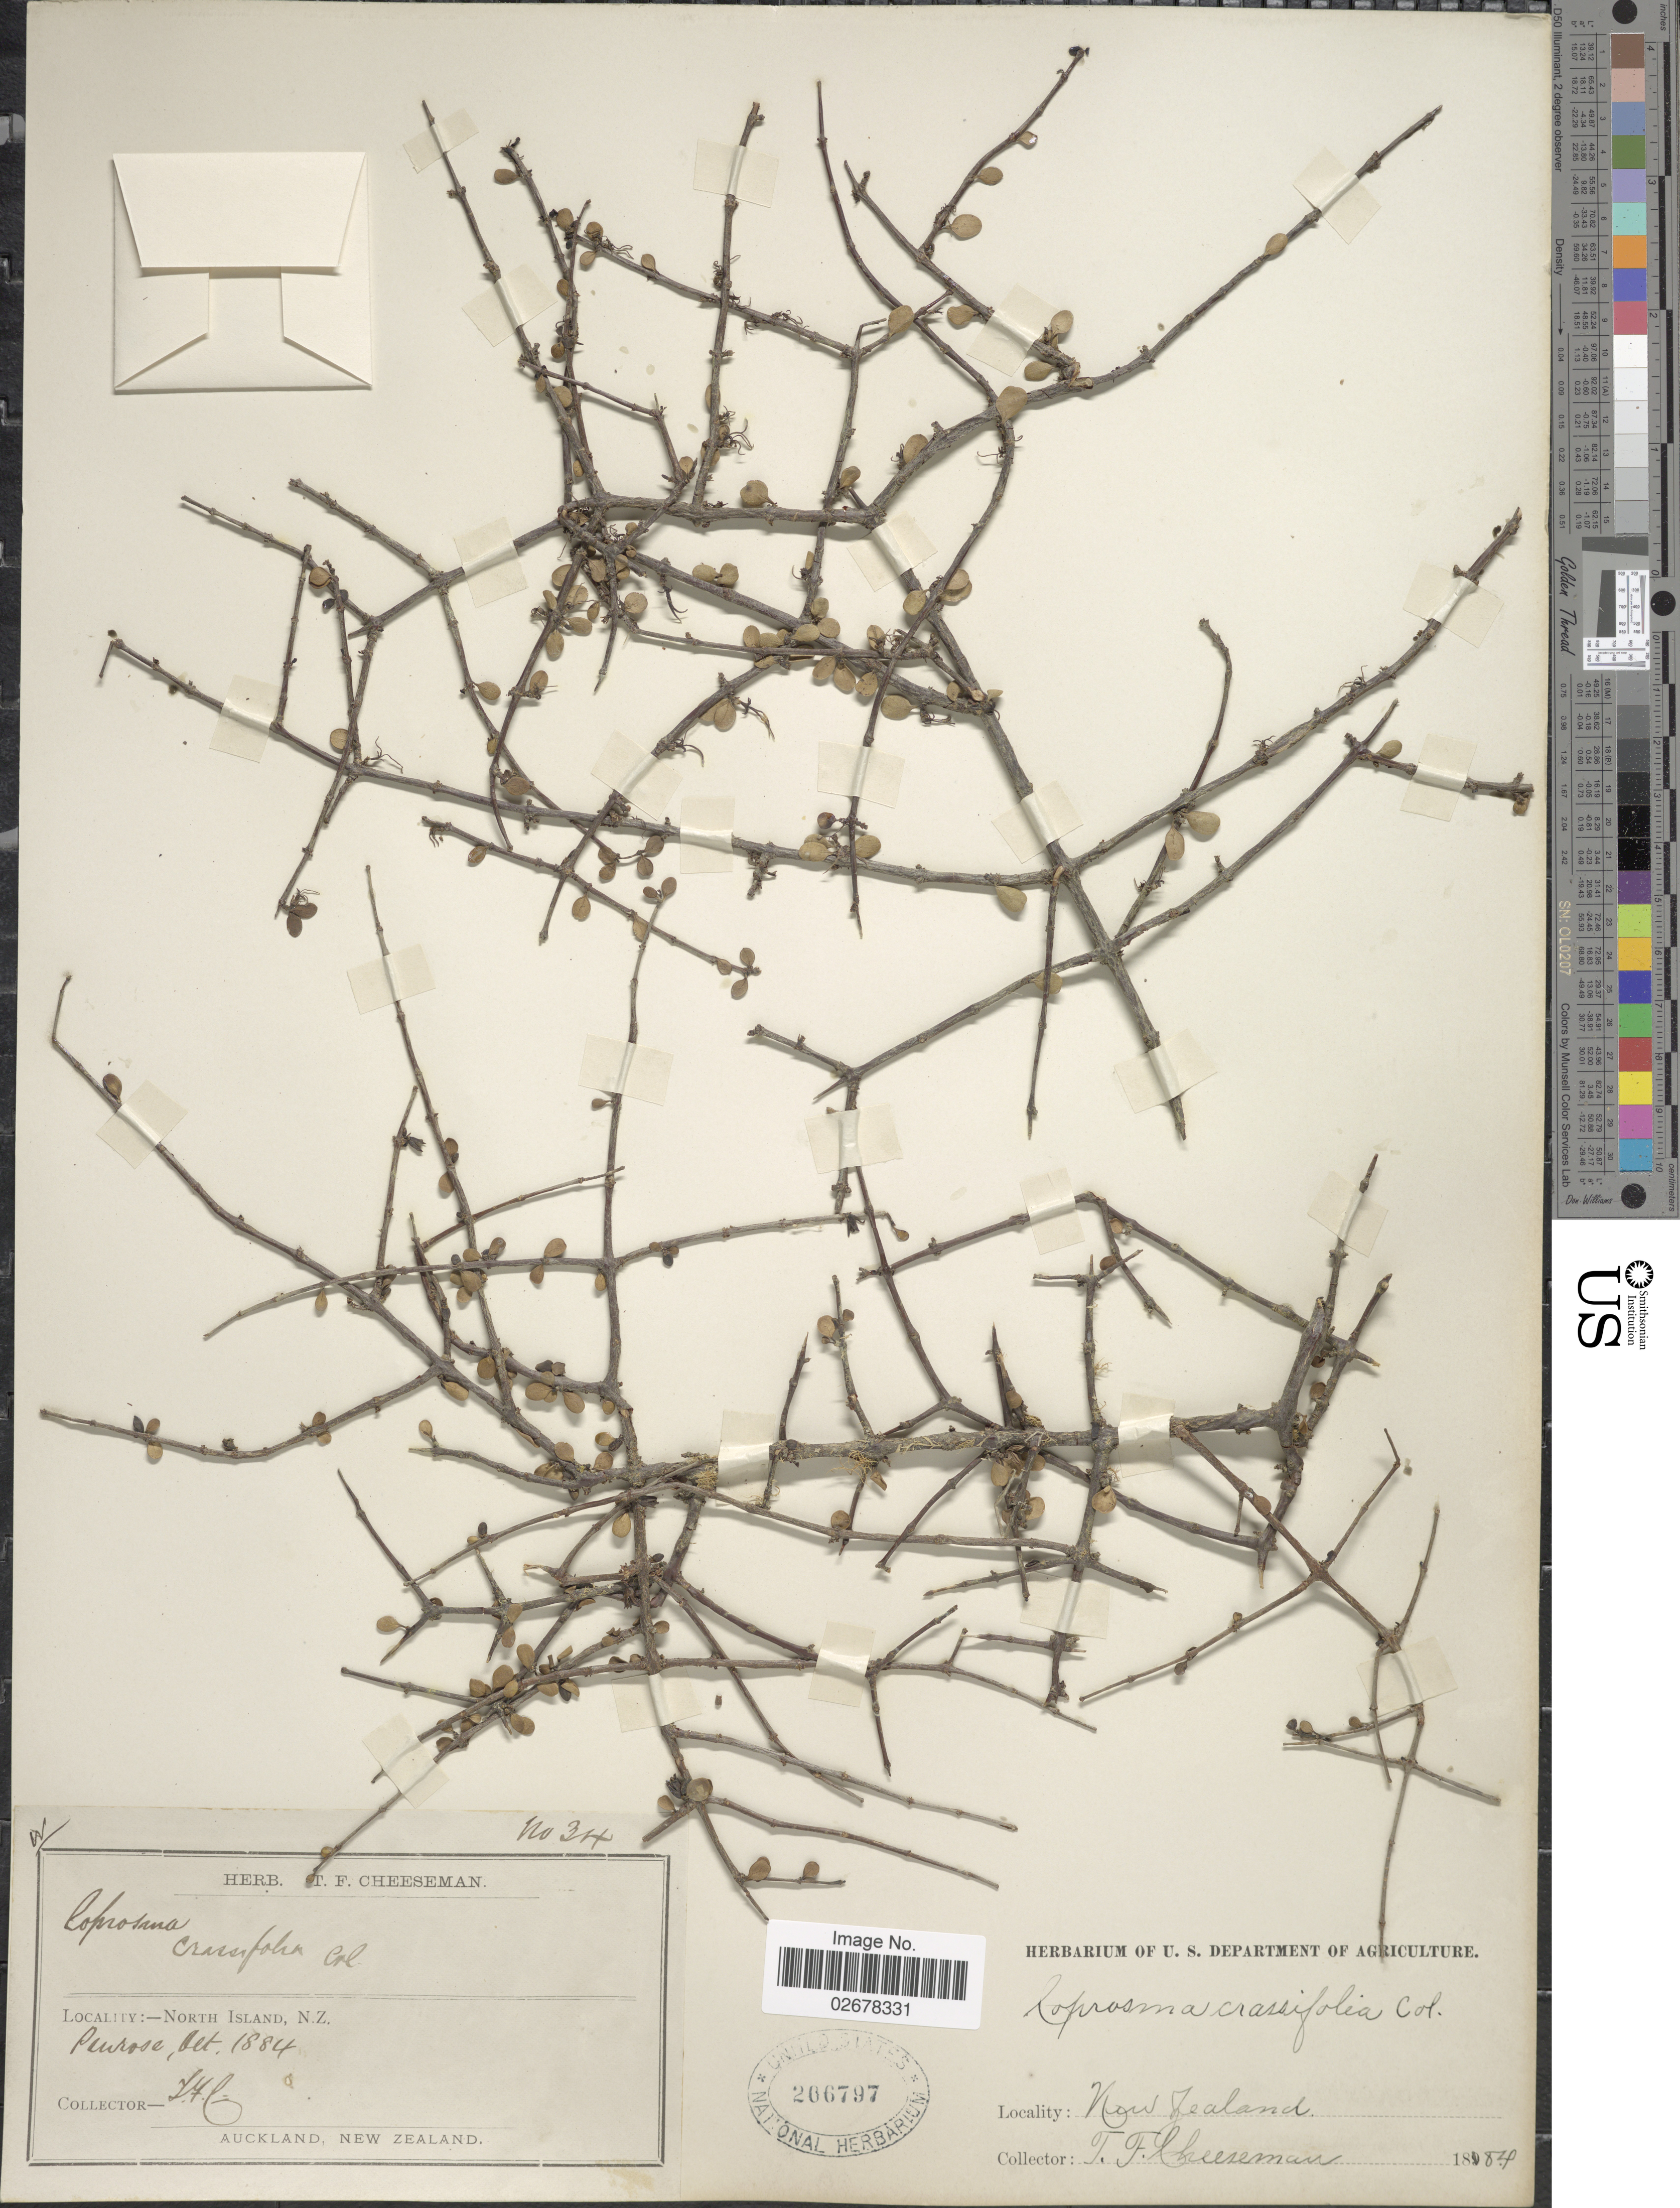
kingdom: Plantae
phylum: Tracheophyta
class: Magnoliopsida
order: Gentianales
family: Rubiaceae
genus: Coprosma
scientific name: Coprosma crassifolia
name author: Colenso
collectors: T. F. Cheeseman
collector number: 314*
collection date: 1884-10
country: New Zealand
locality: North Island, Penrose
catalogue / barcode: US 206797